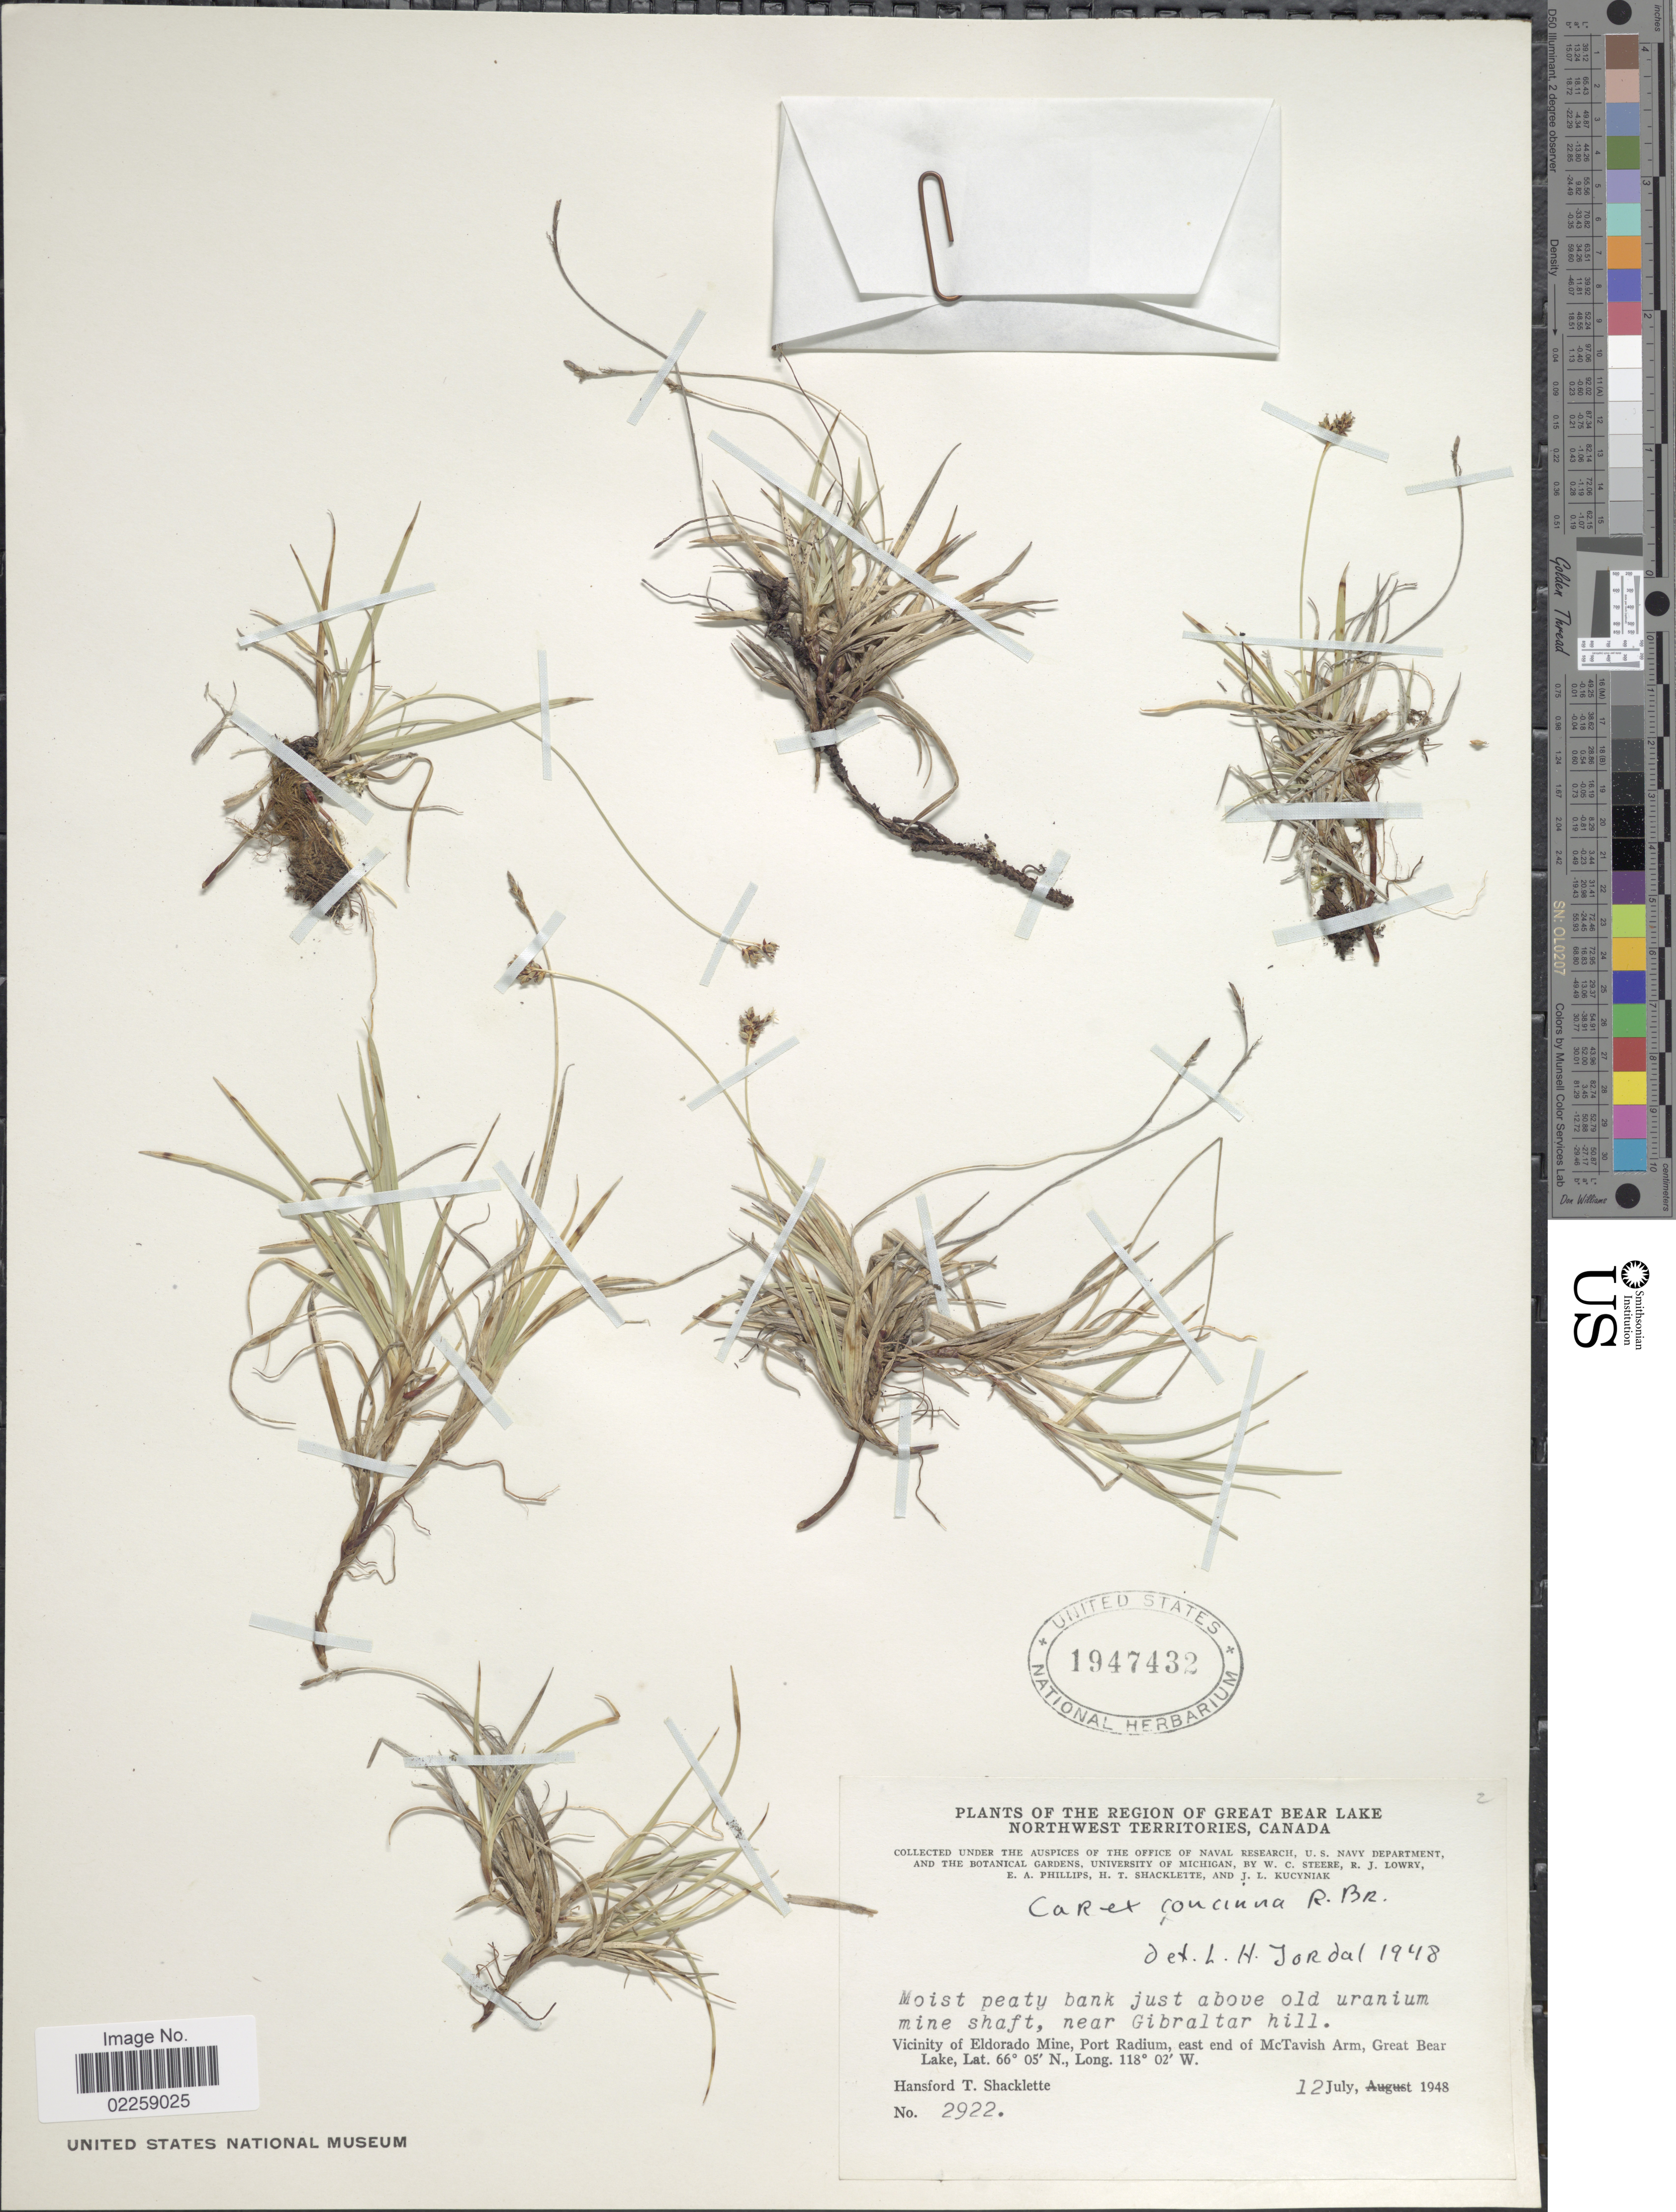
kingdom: Plantae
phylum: Tracheophyta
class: Liliopsida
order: Poales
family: Cyperaceae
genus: Carex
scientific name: Carex concinna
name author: R. Br.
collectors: W. C. Steere, R. Lowry, E. Phillips, H. Shacklette & J. Kucyniak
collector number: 2922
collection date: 1948-07-12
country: Canada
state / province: Northwest Territories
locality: Region of the Great Bear Lake, Northwest Territories. Moist peaty bank just above old uranium mine shaft, near Gibraltar hill. Vicinity of Eldorado Mine, Port Raduim, east end of the McTavish Arm, Great Bear Lake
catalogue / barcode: US 1947432